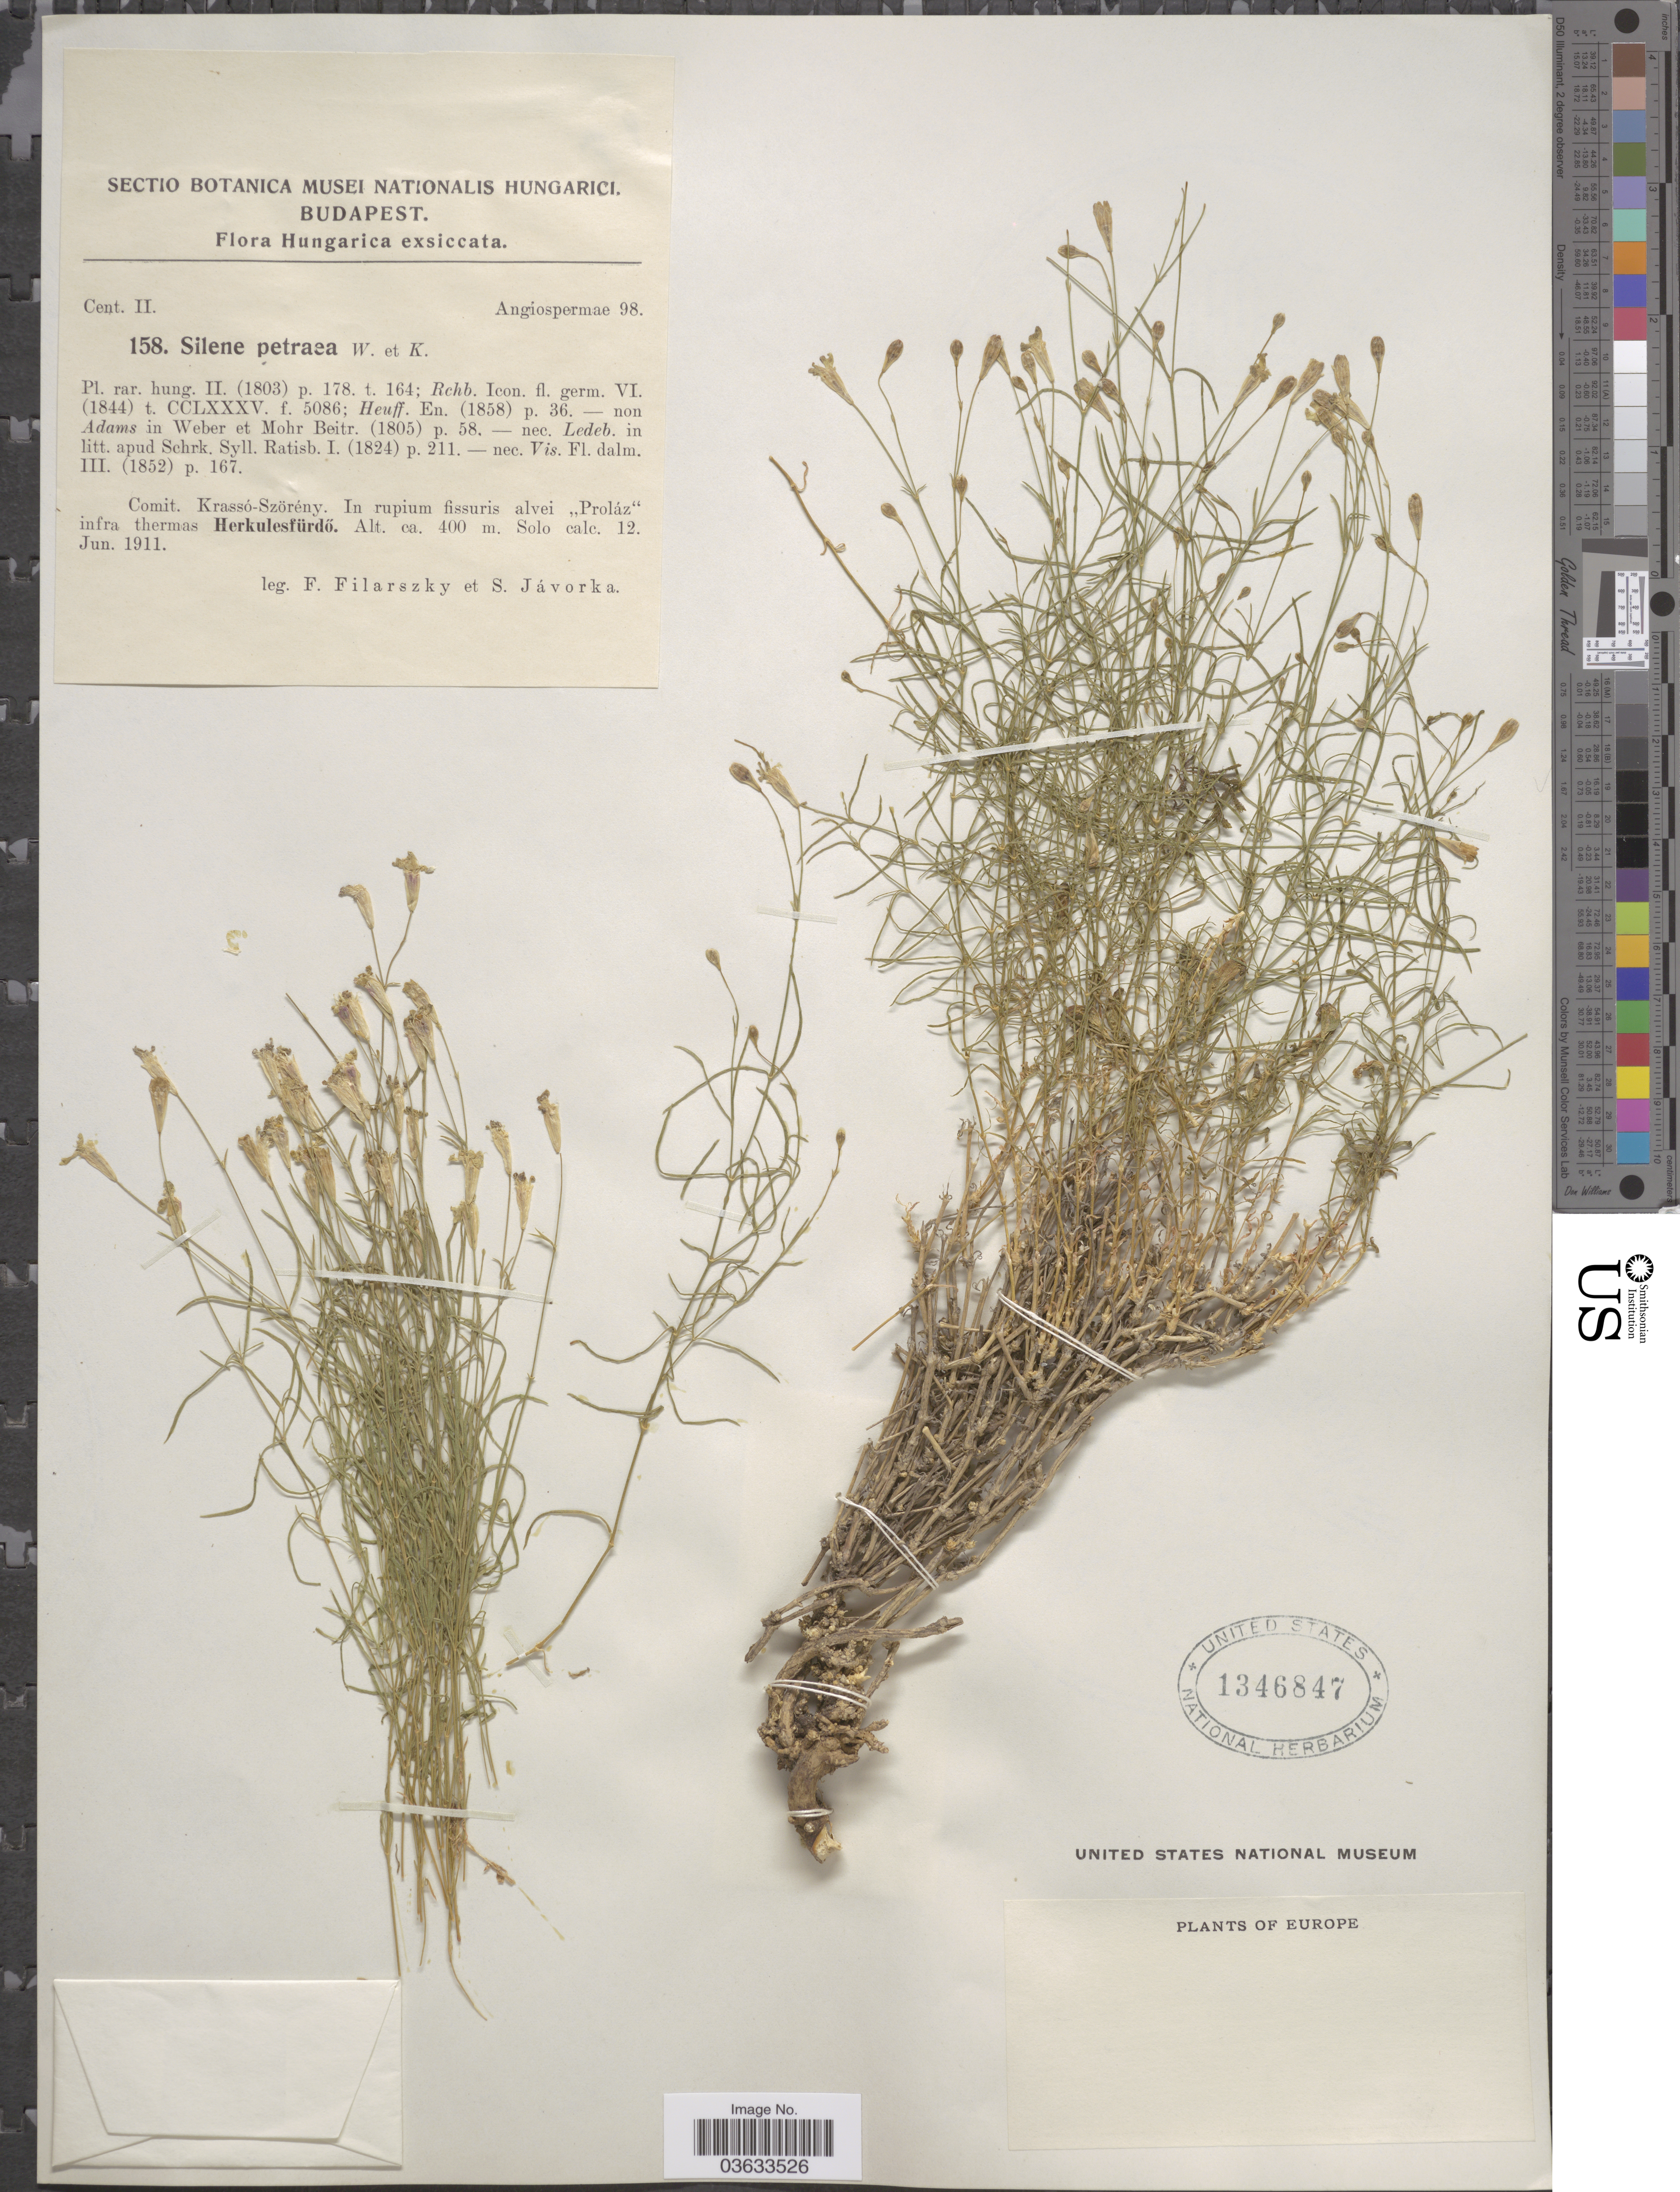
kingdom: Plantae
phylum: Tracheophyta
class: Magnoliopsida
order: Caryophyllales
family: Caryophyllaceae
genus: Silene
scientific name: Silene petraea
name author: Waldst. & Kit.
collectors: F. Filarszky & S. Javorka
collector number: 158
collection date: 1911-06-12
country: Hungary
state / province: Budapest, Capital District of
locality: Comit. Krassó-Szörény. In rupium fissuris alvei "Proláz" infra thermas Herkulesfürdö.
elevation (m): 400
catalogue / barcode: US 1346847